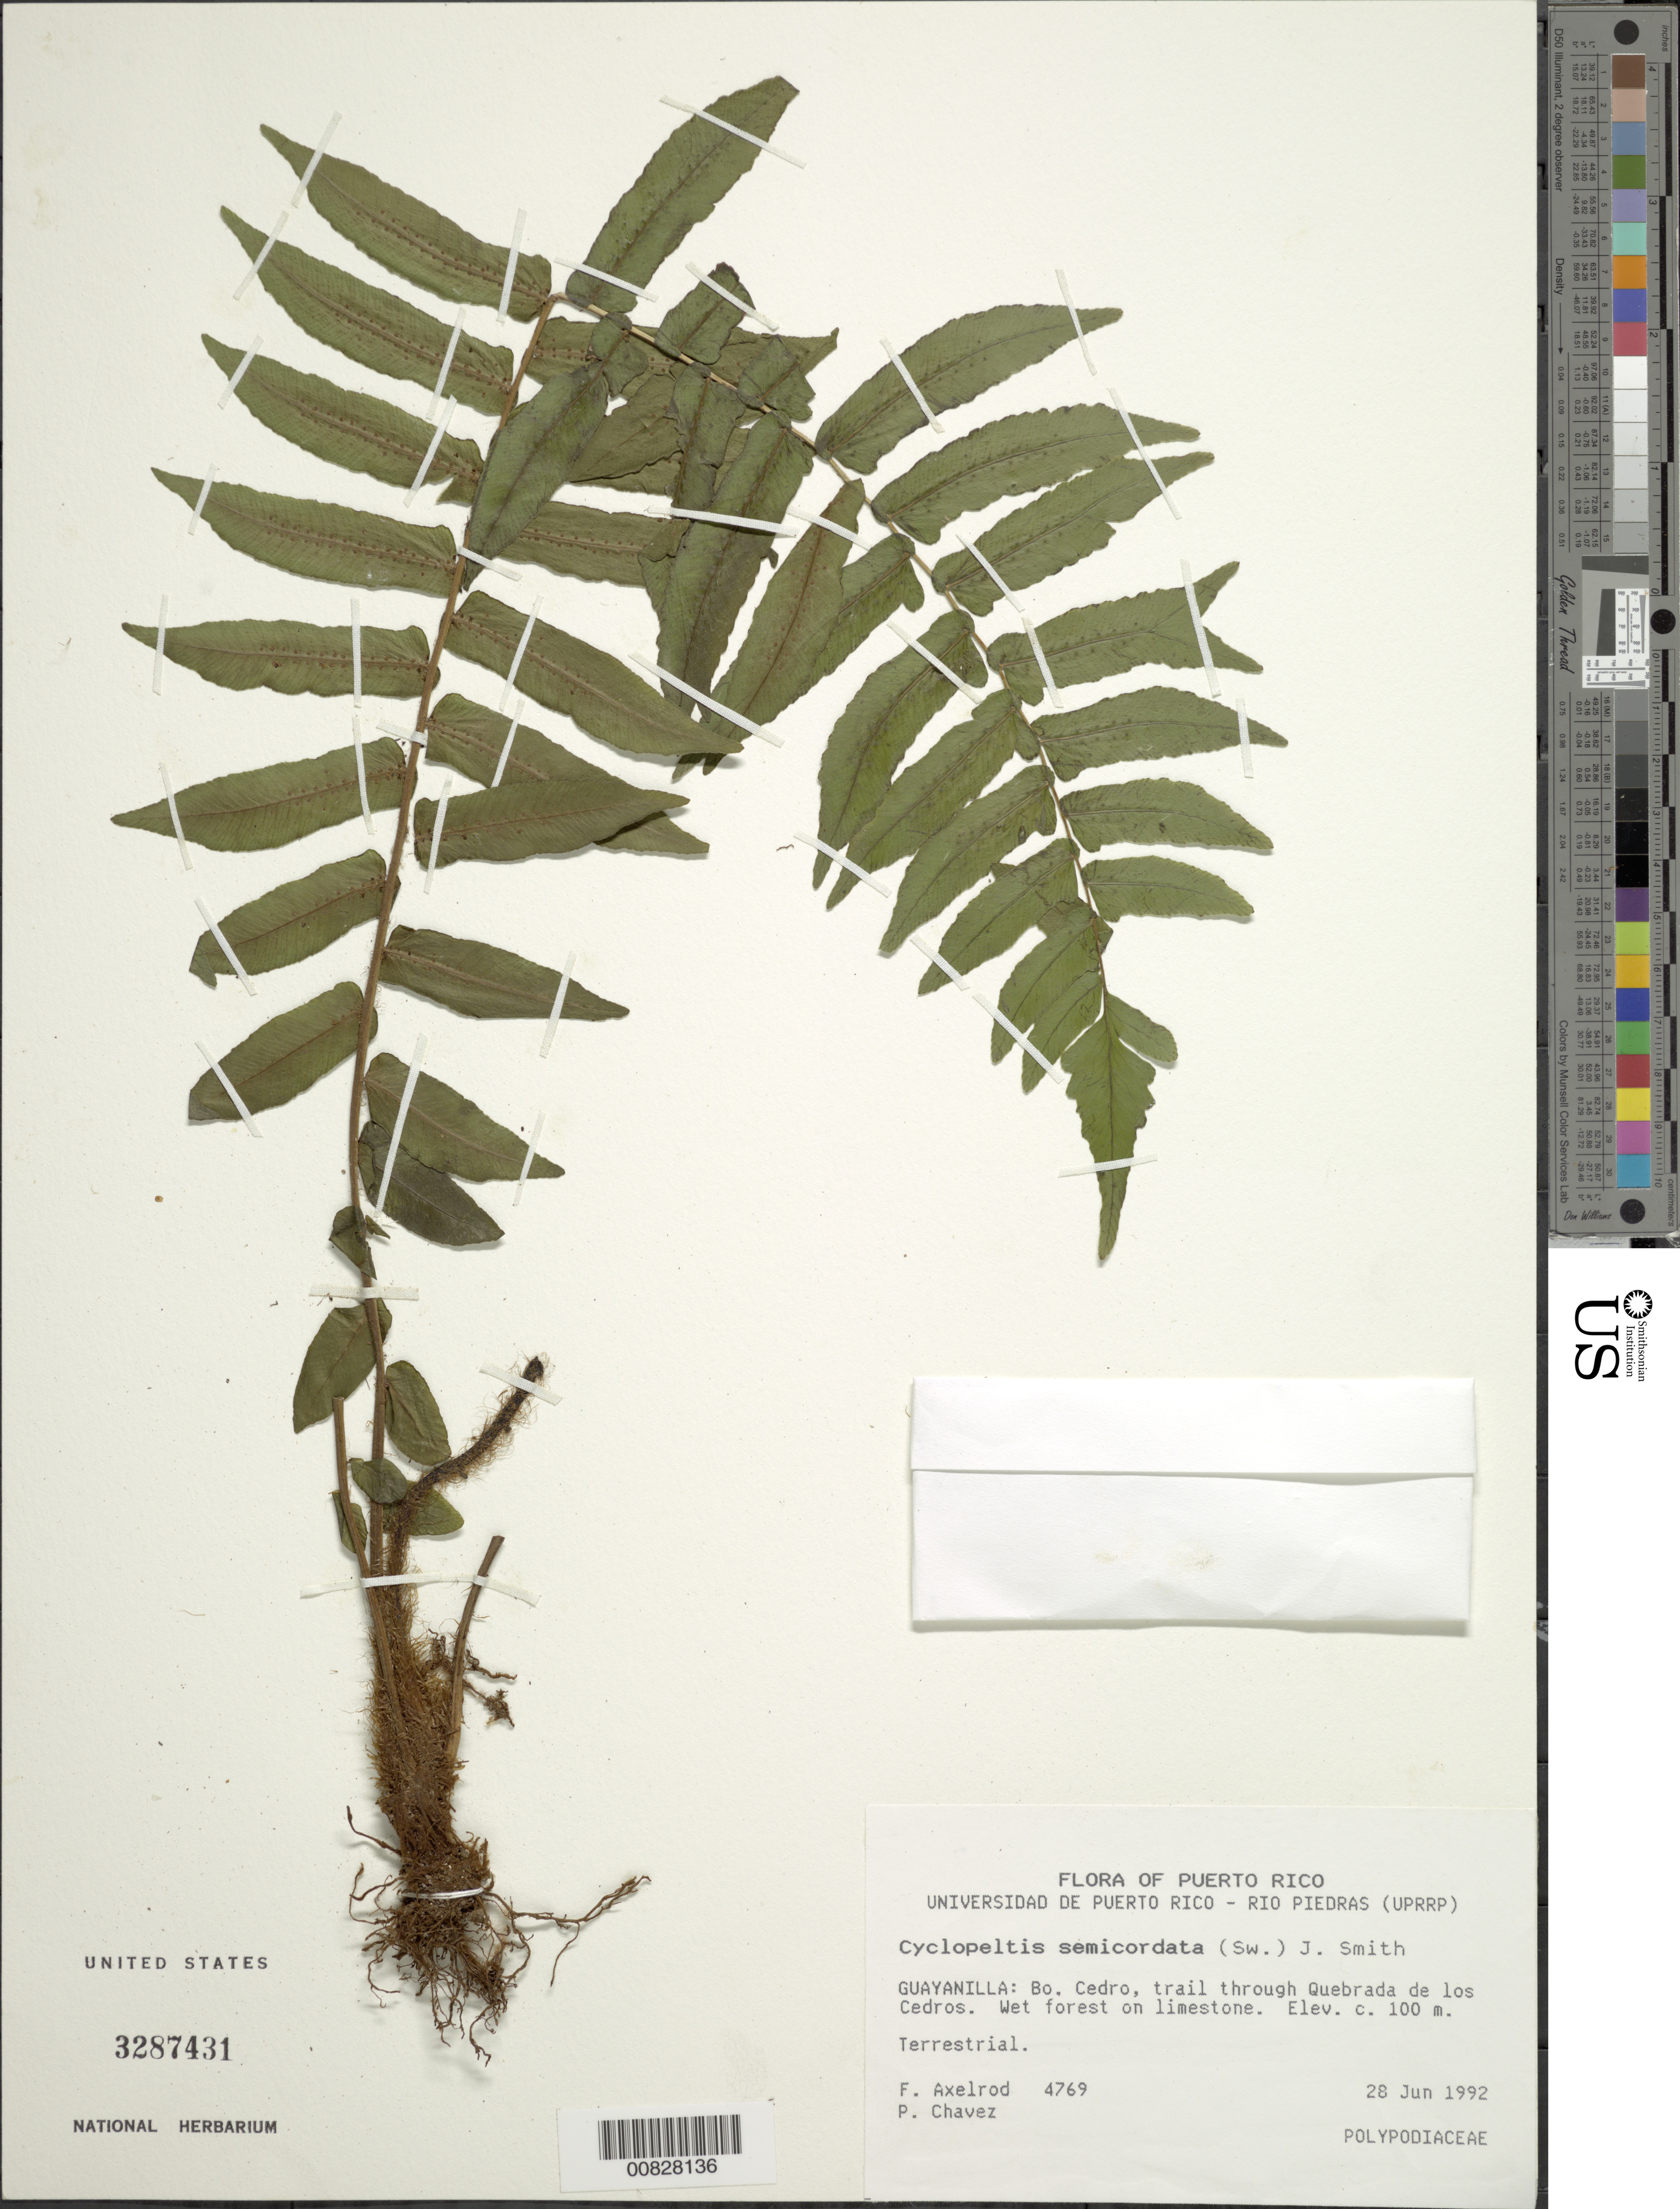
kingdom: Plantae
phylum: Tracheophyta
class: Polypodiopsida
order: Polypodiales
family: Lomariopsidaceae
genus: Cyclopeltis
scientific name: Cyclopeltis semicordata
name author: (Sw.) J. Sm.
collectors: F. S. Axelrod & P. Chavez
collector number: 4769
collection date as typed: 28 Jun 1992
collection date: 1992-06-28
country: Puerto Rico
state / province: Guayanilla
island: Puerto Rico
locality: Guayanilla, Bo. Cedro, Quebrada de los Cedros trail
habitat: Wet forest on limestone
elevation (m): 100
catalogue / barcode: US 3287431